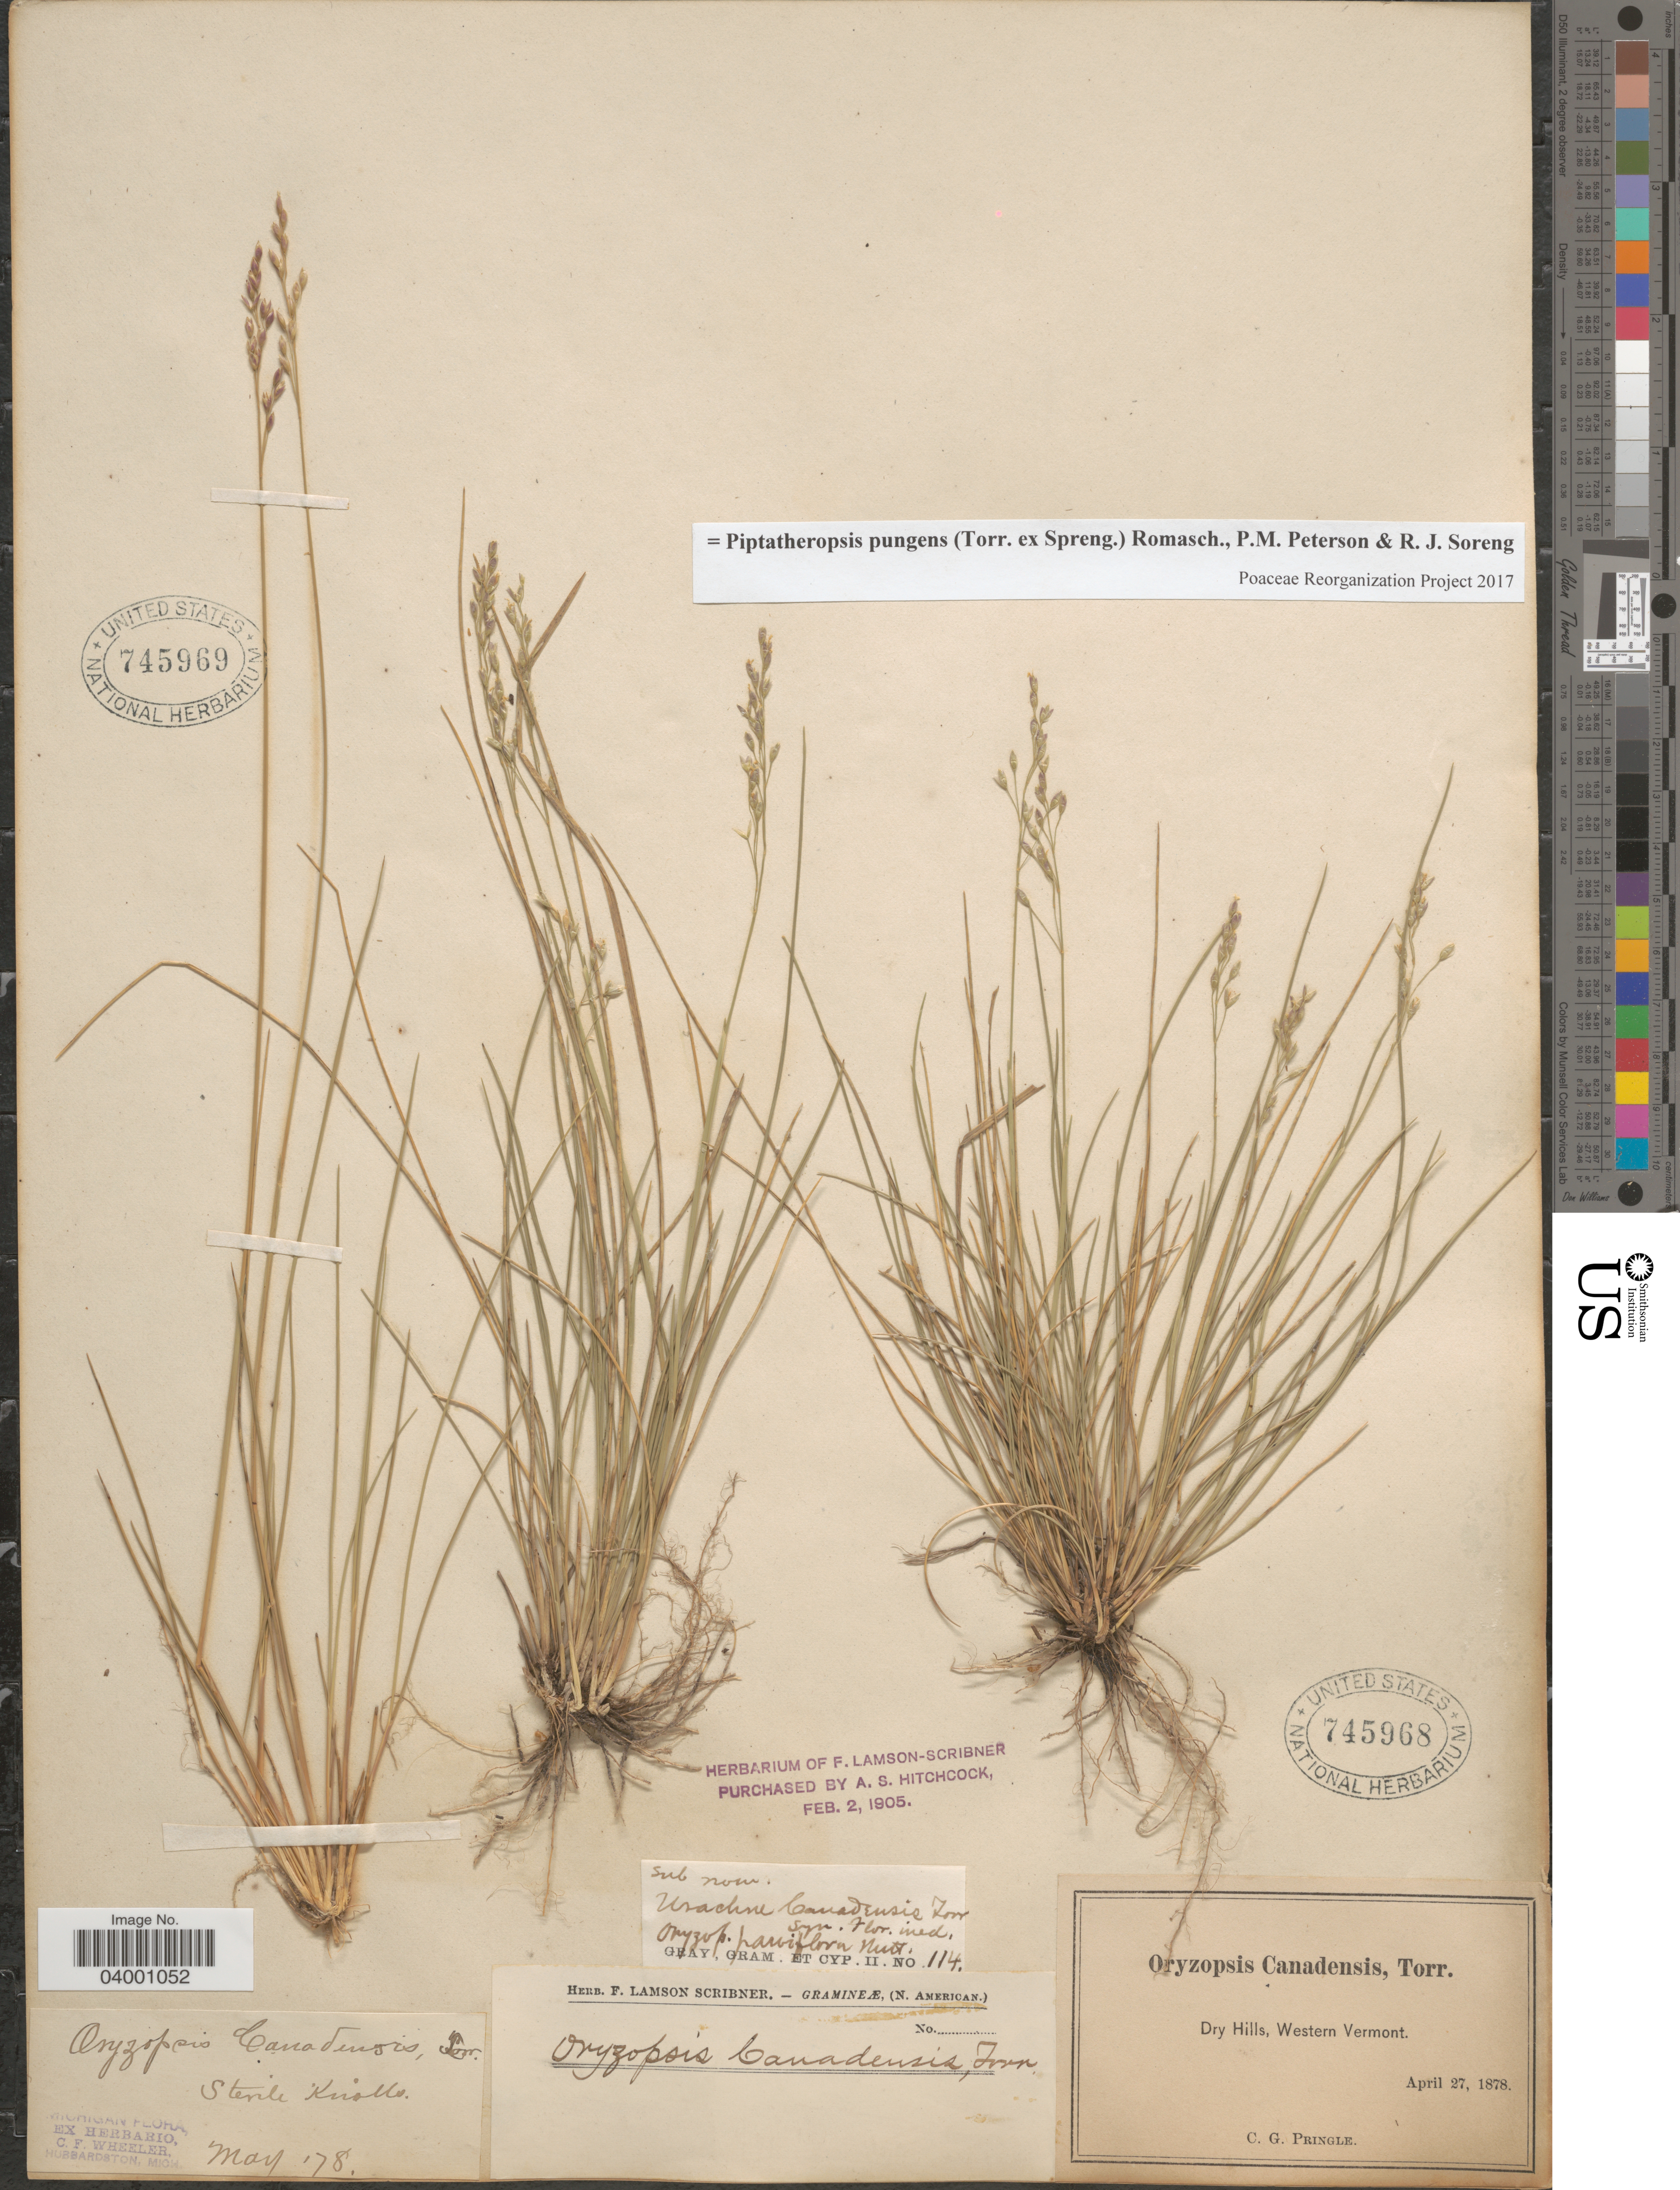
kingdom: Plantae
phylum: Tracheophyta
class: Liliopsida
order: Poales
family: Poaceae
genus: Piptatheropsis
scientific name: Piptatheropsis pungens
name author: (Torr. ex Spreng.) Romasch. et al.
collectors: C. Wheeler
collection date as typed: Transcribed d/m/y: /5/78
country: United States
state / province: Michigan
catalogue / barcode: US 745969-2